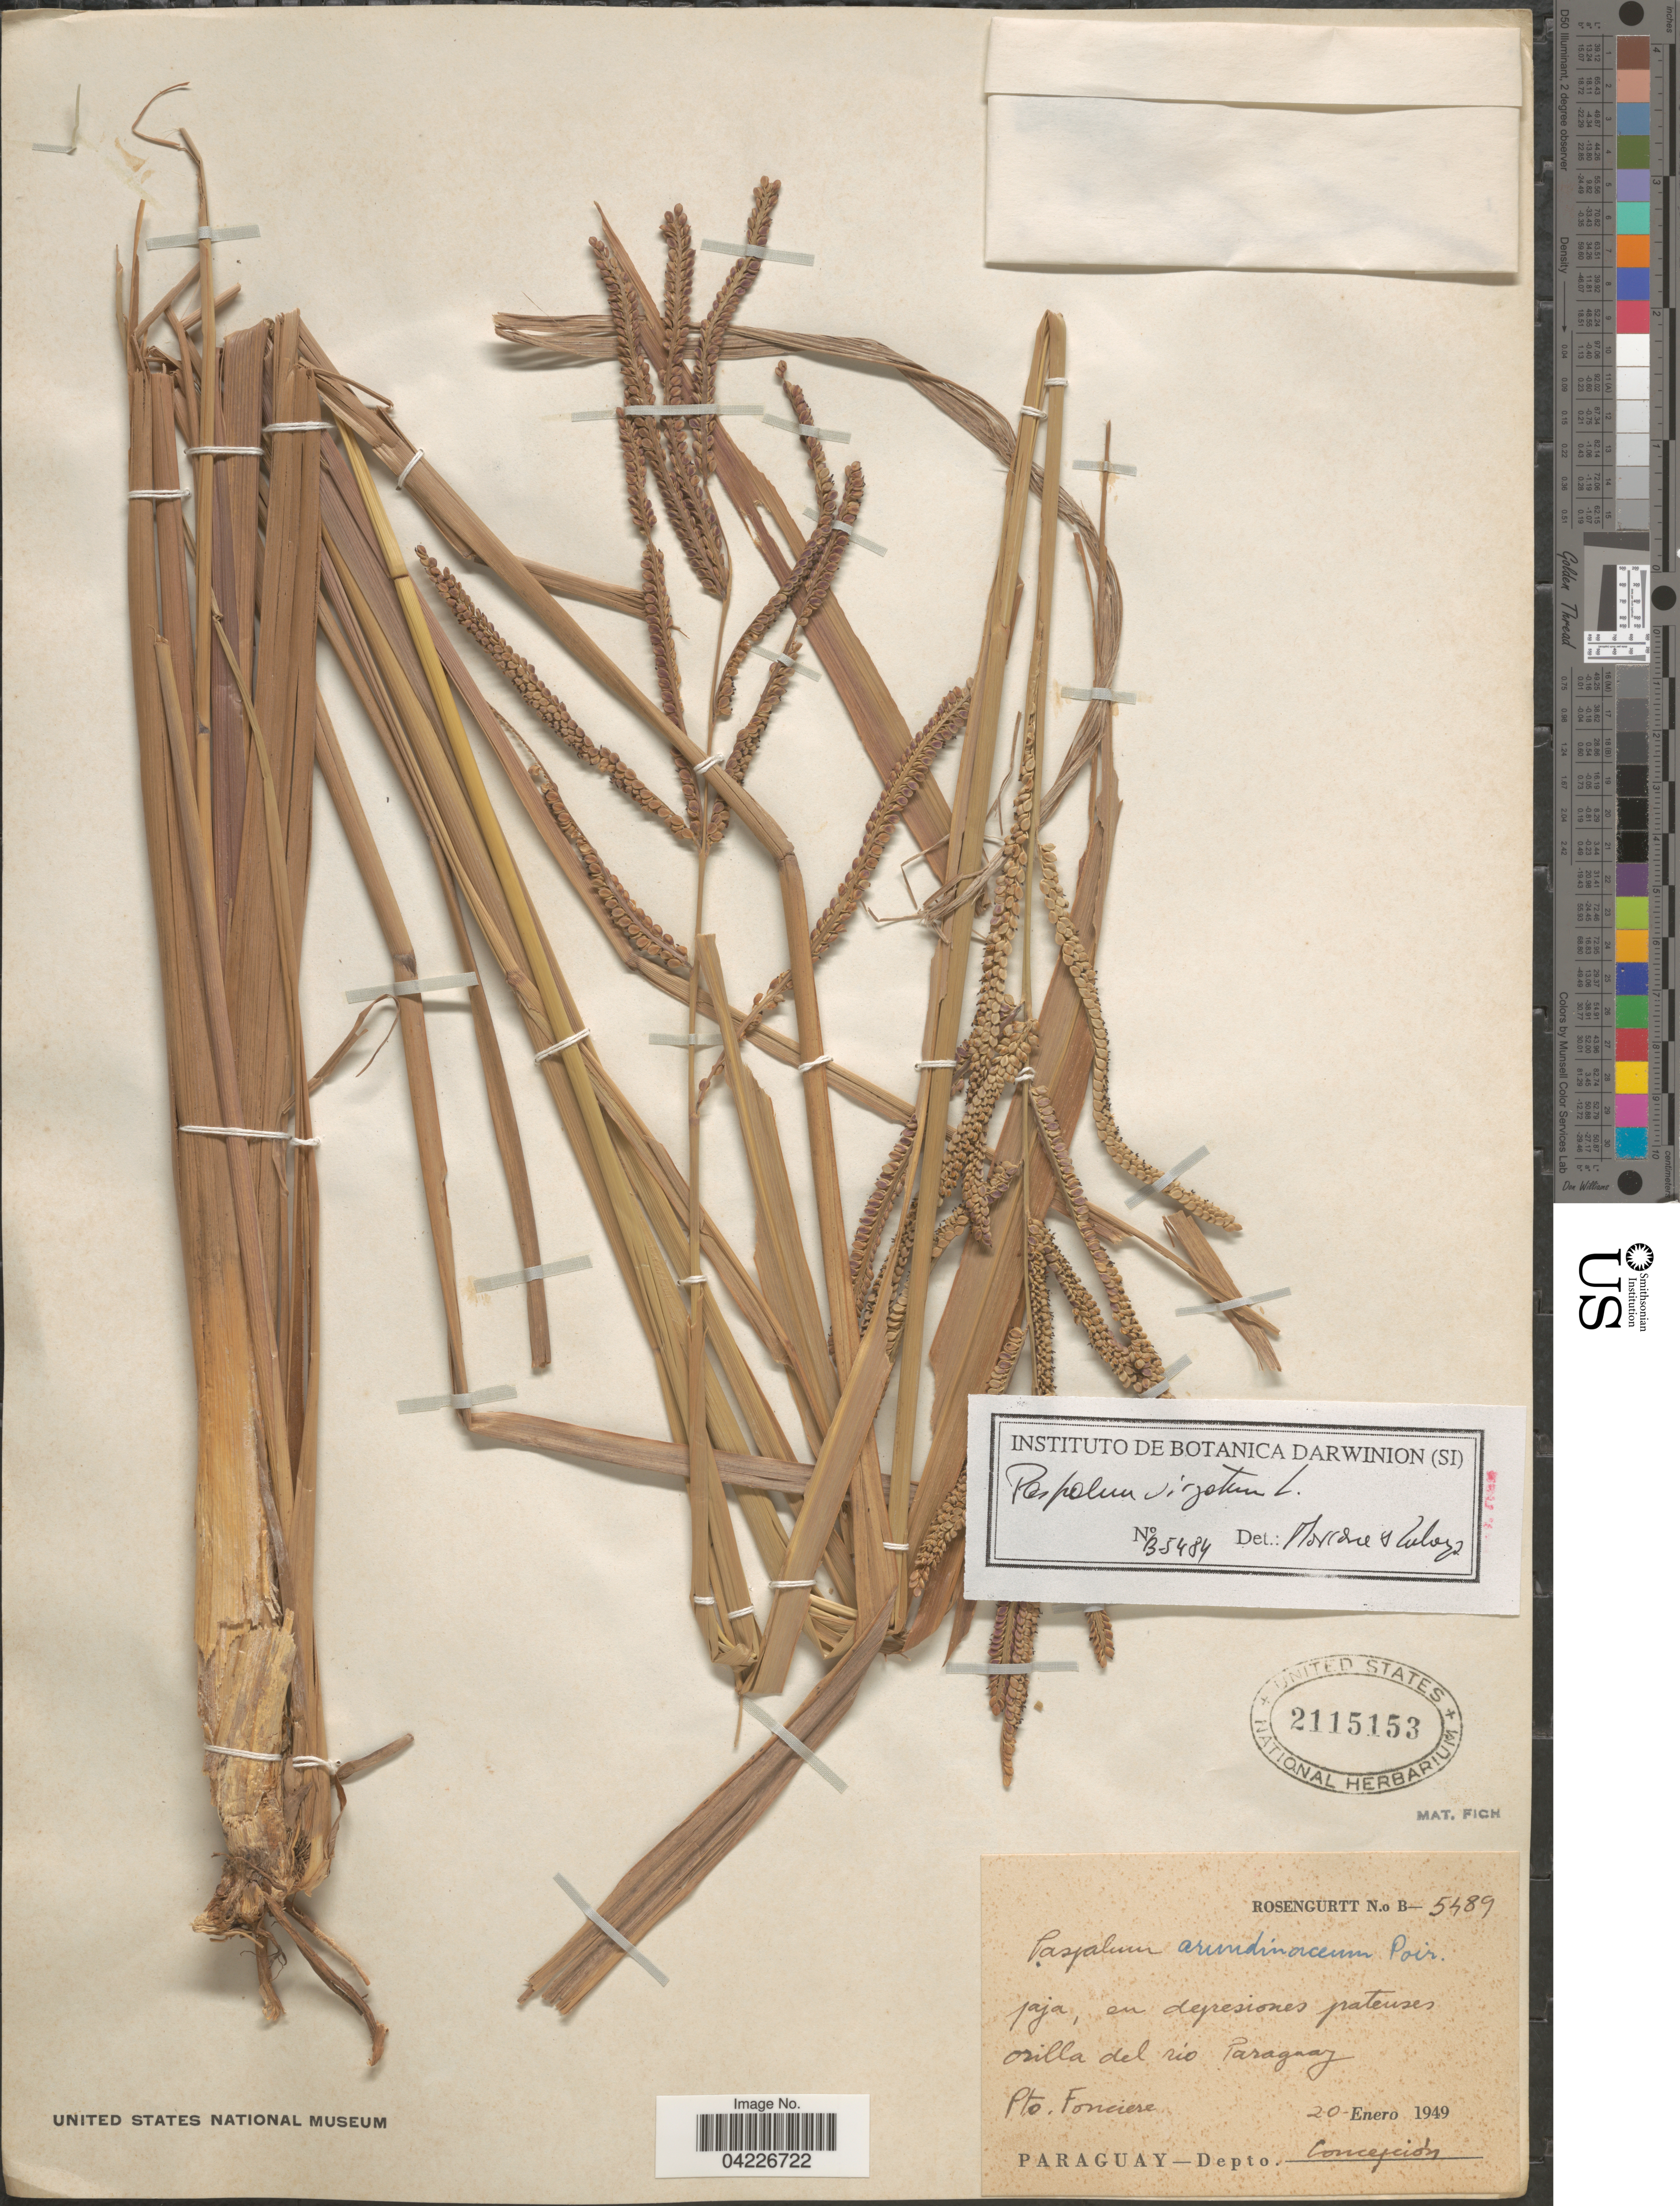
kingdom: Plantae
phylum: Tracheophyta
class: Liliopsida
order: Poales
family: Poaceae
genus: Paspalum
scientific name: Paspalum virgatum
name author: L.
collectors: Rosengurtt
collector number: B-5489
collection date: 1949-01-20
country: Paraguay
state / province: Concepcion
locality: Orilla del rio Paraguay. Pto. Fonciere. Depto. Concepción.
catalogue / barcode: US 2115153